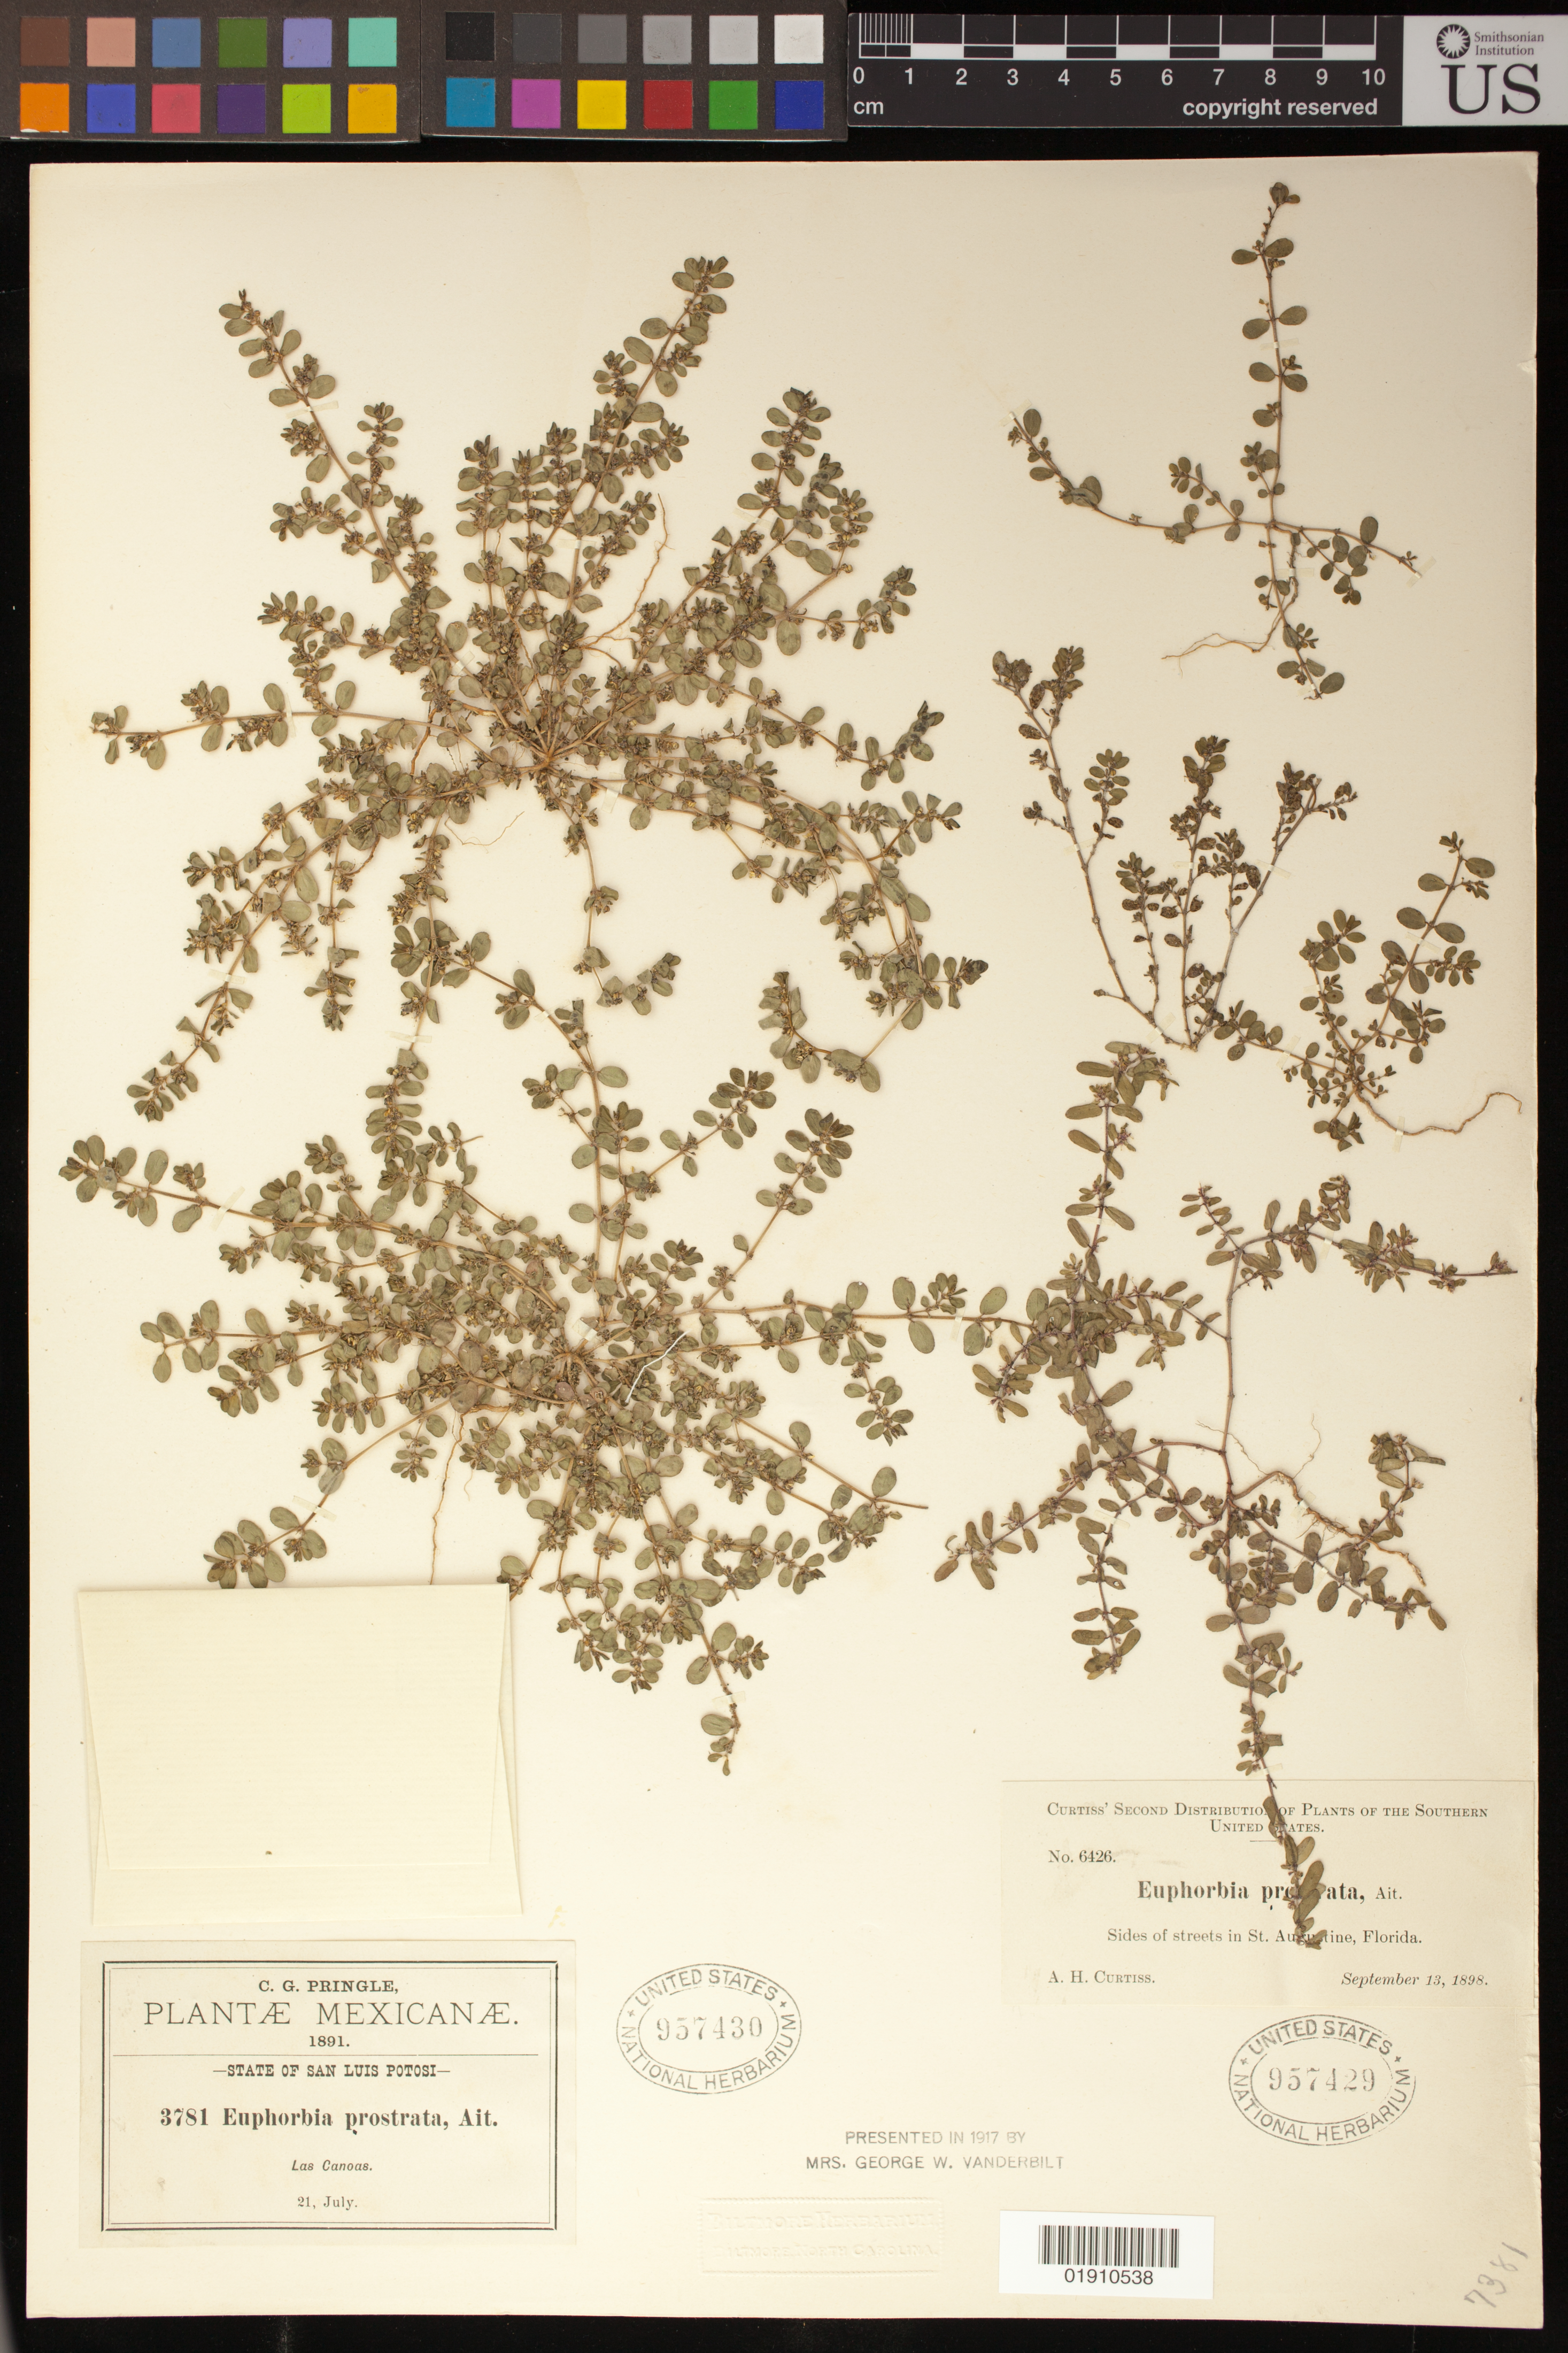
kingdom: Plantae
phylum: Tracheophyta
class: Magnoliopsida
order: Malpighiales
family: Euphorbiaceae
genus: Euphorbia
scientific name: Euphorbia prostrata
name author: Aiton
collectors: C. G. Pringle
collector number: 3781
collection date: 1891-07-21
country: Mexico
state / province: San Luis Potosí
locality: Las Canoas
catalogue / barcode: US 957430